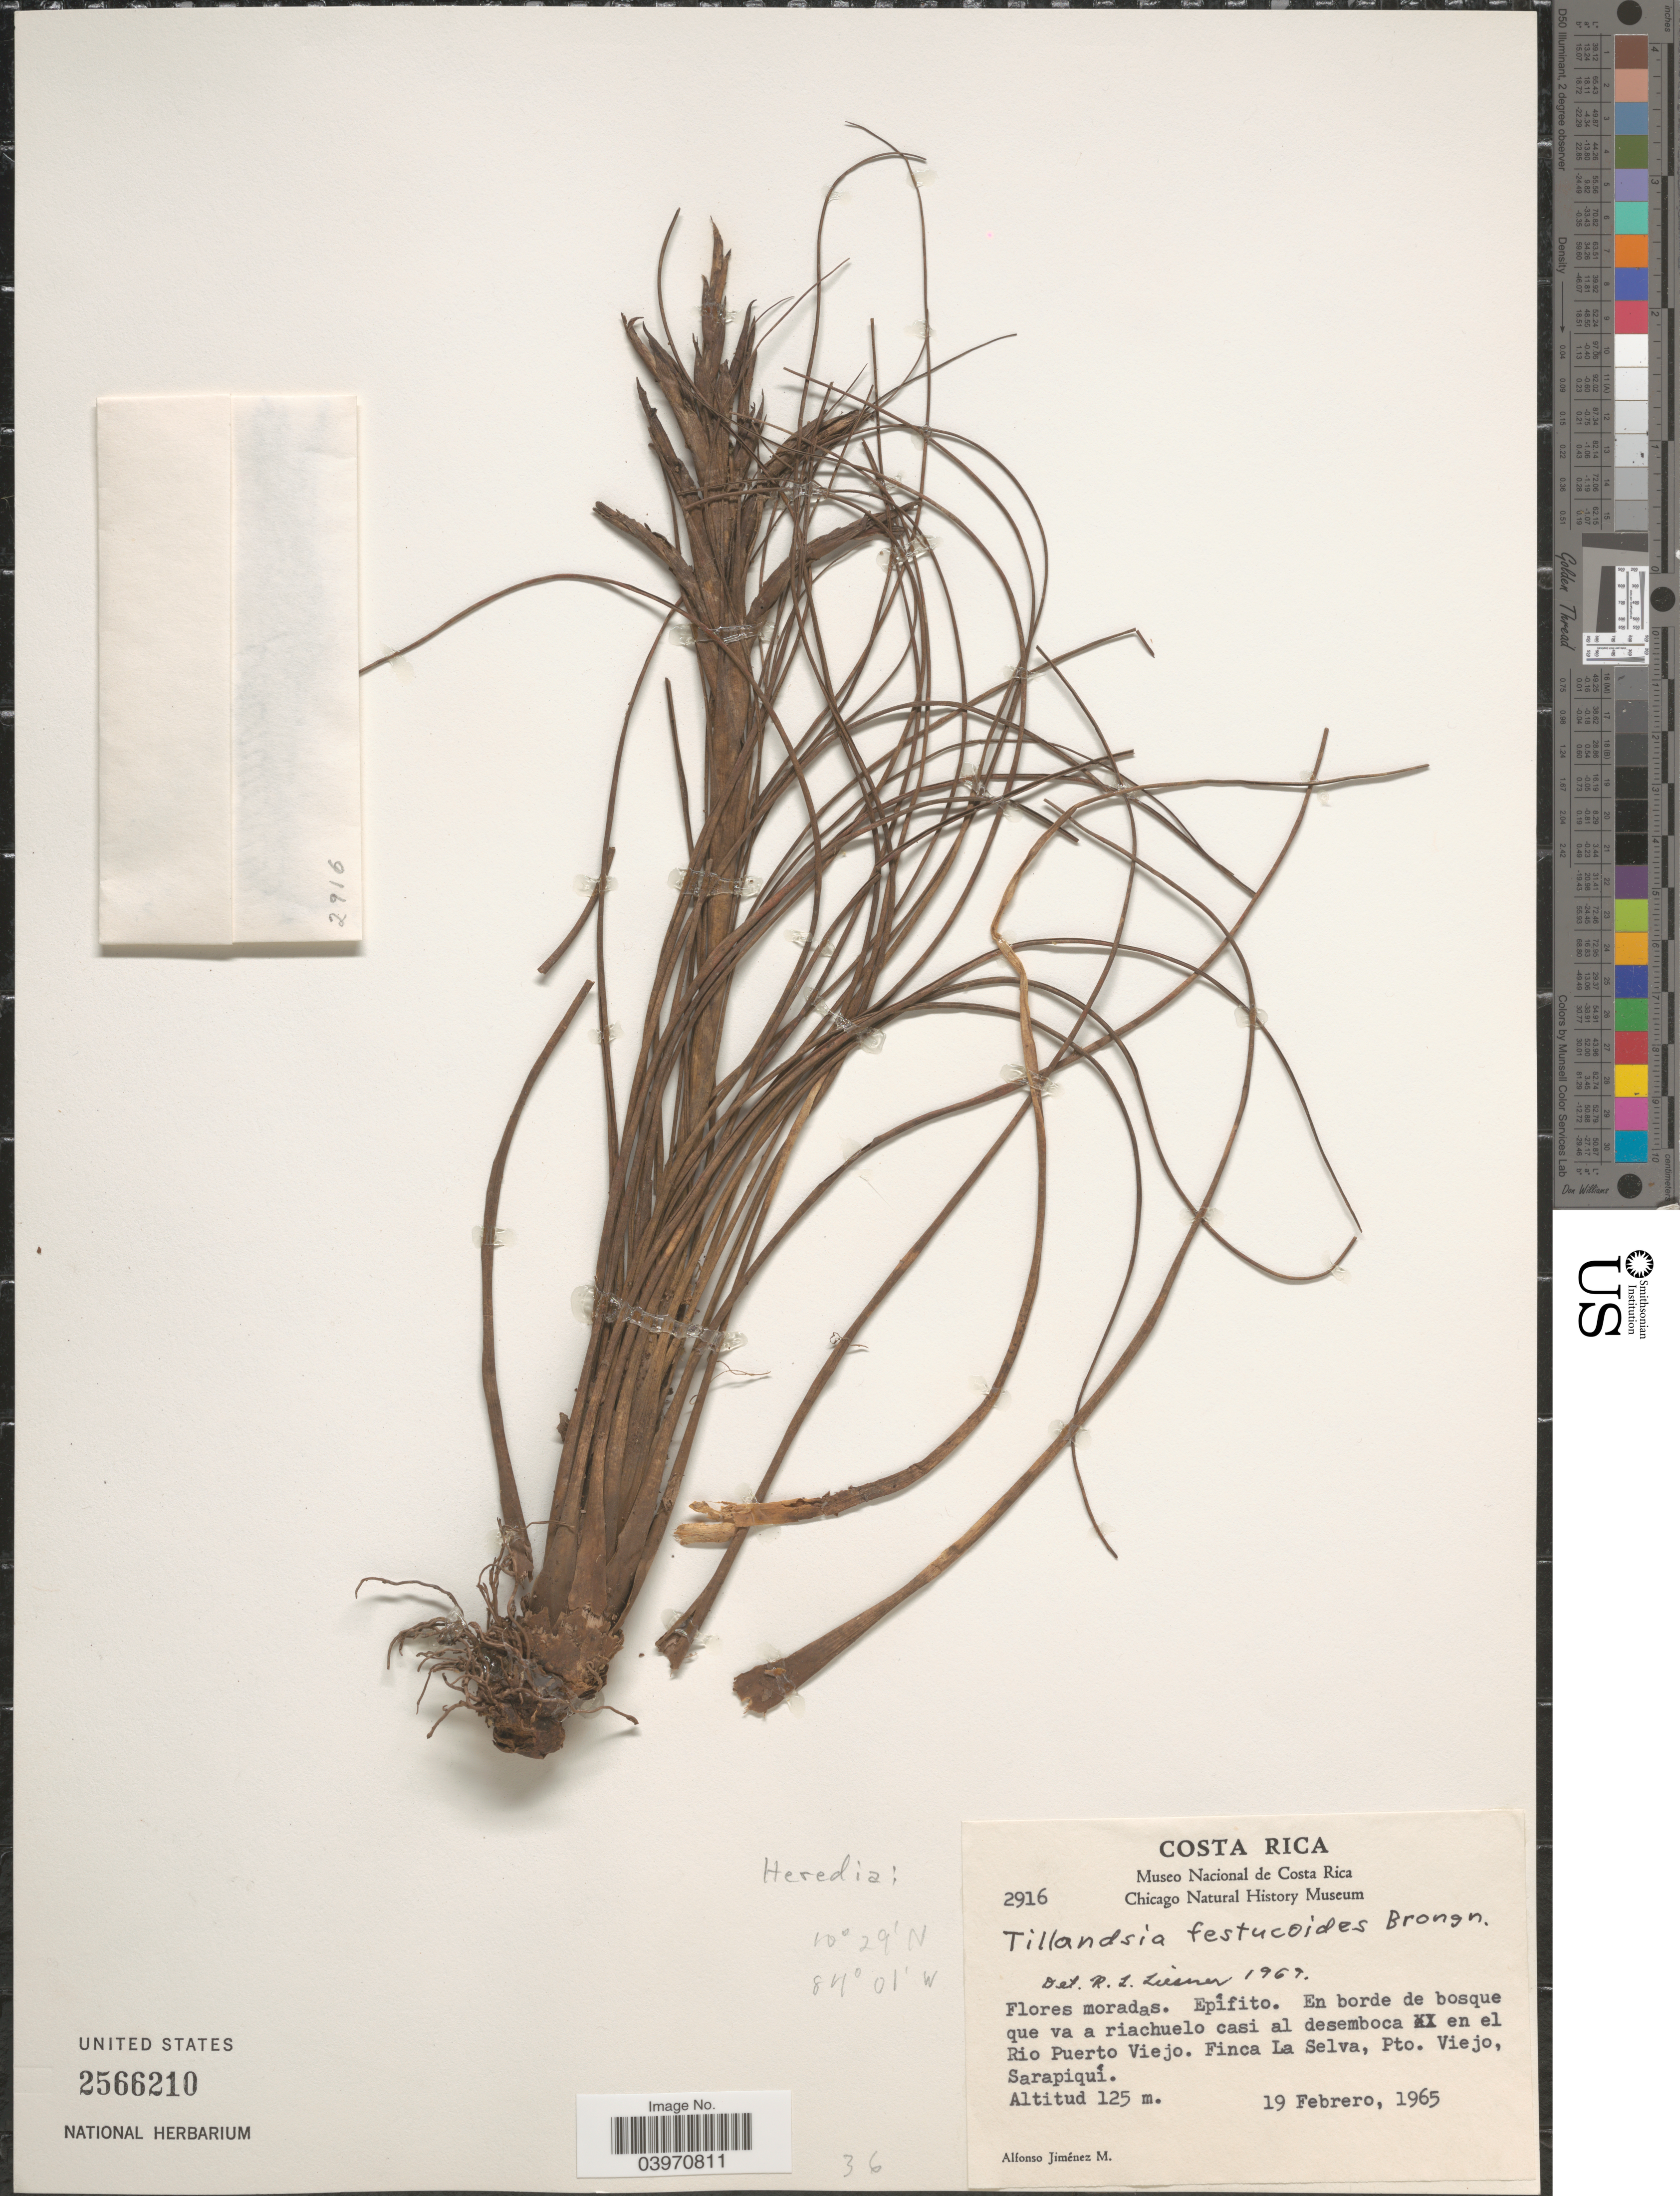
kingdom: Plantae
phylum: Tracheophyta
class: Liliopsida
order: Poales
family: Bromeliaceae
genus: Tillandsia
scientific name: Tillandsia festucoides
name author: Brongn. ex Mez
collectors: A. Jimenez M.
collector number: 2916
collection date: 1965-02-19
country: Costa Rica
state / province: Heredia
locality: En el Rio Puerto Viejo. Finca La Selva, Pt. Viejo, Sarapiquí.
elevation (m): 125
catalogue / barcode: US 2566210